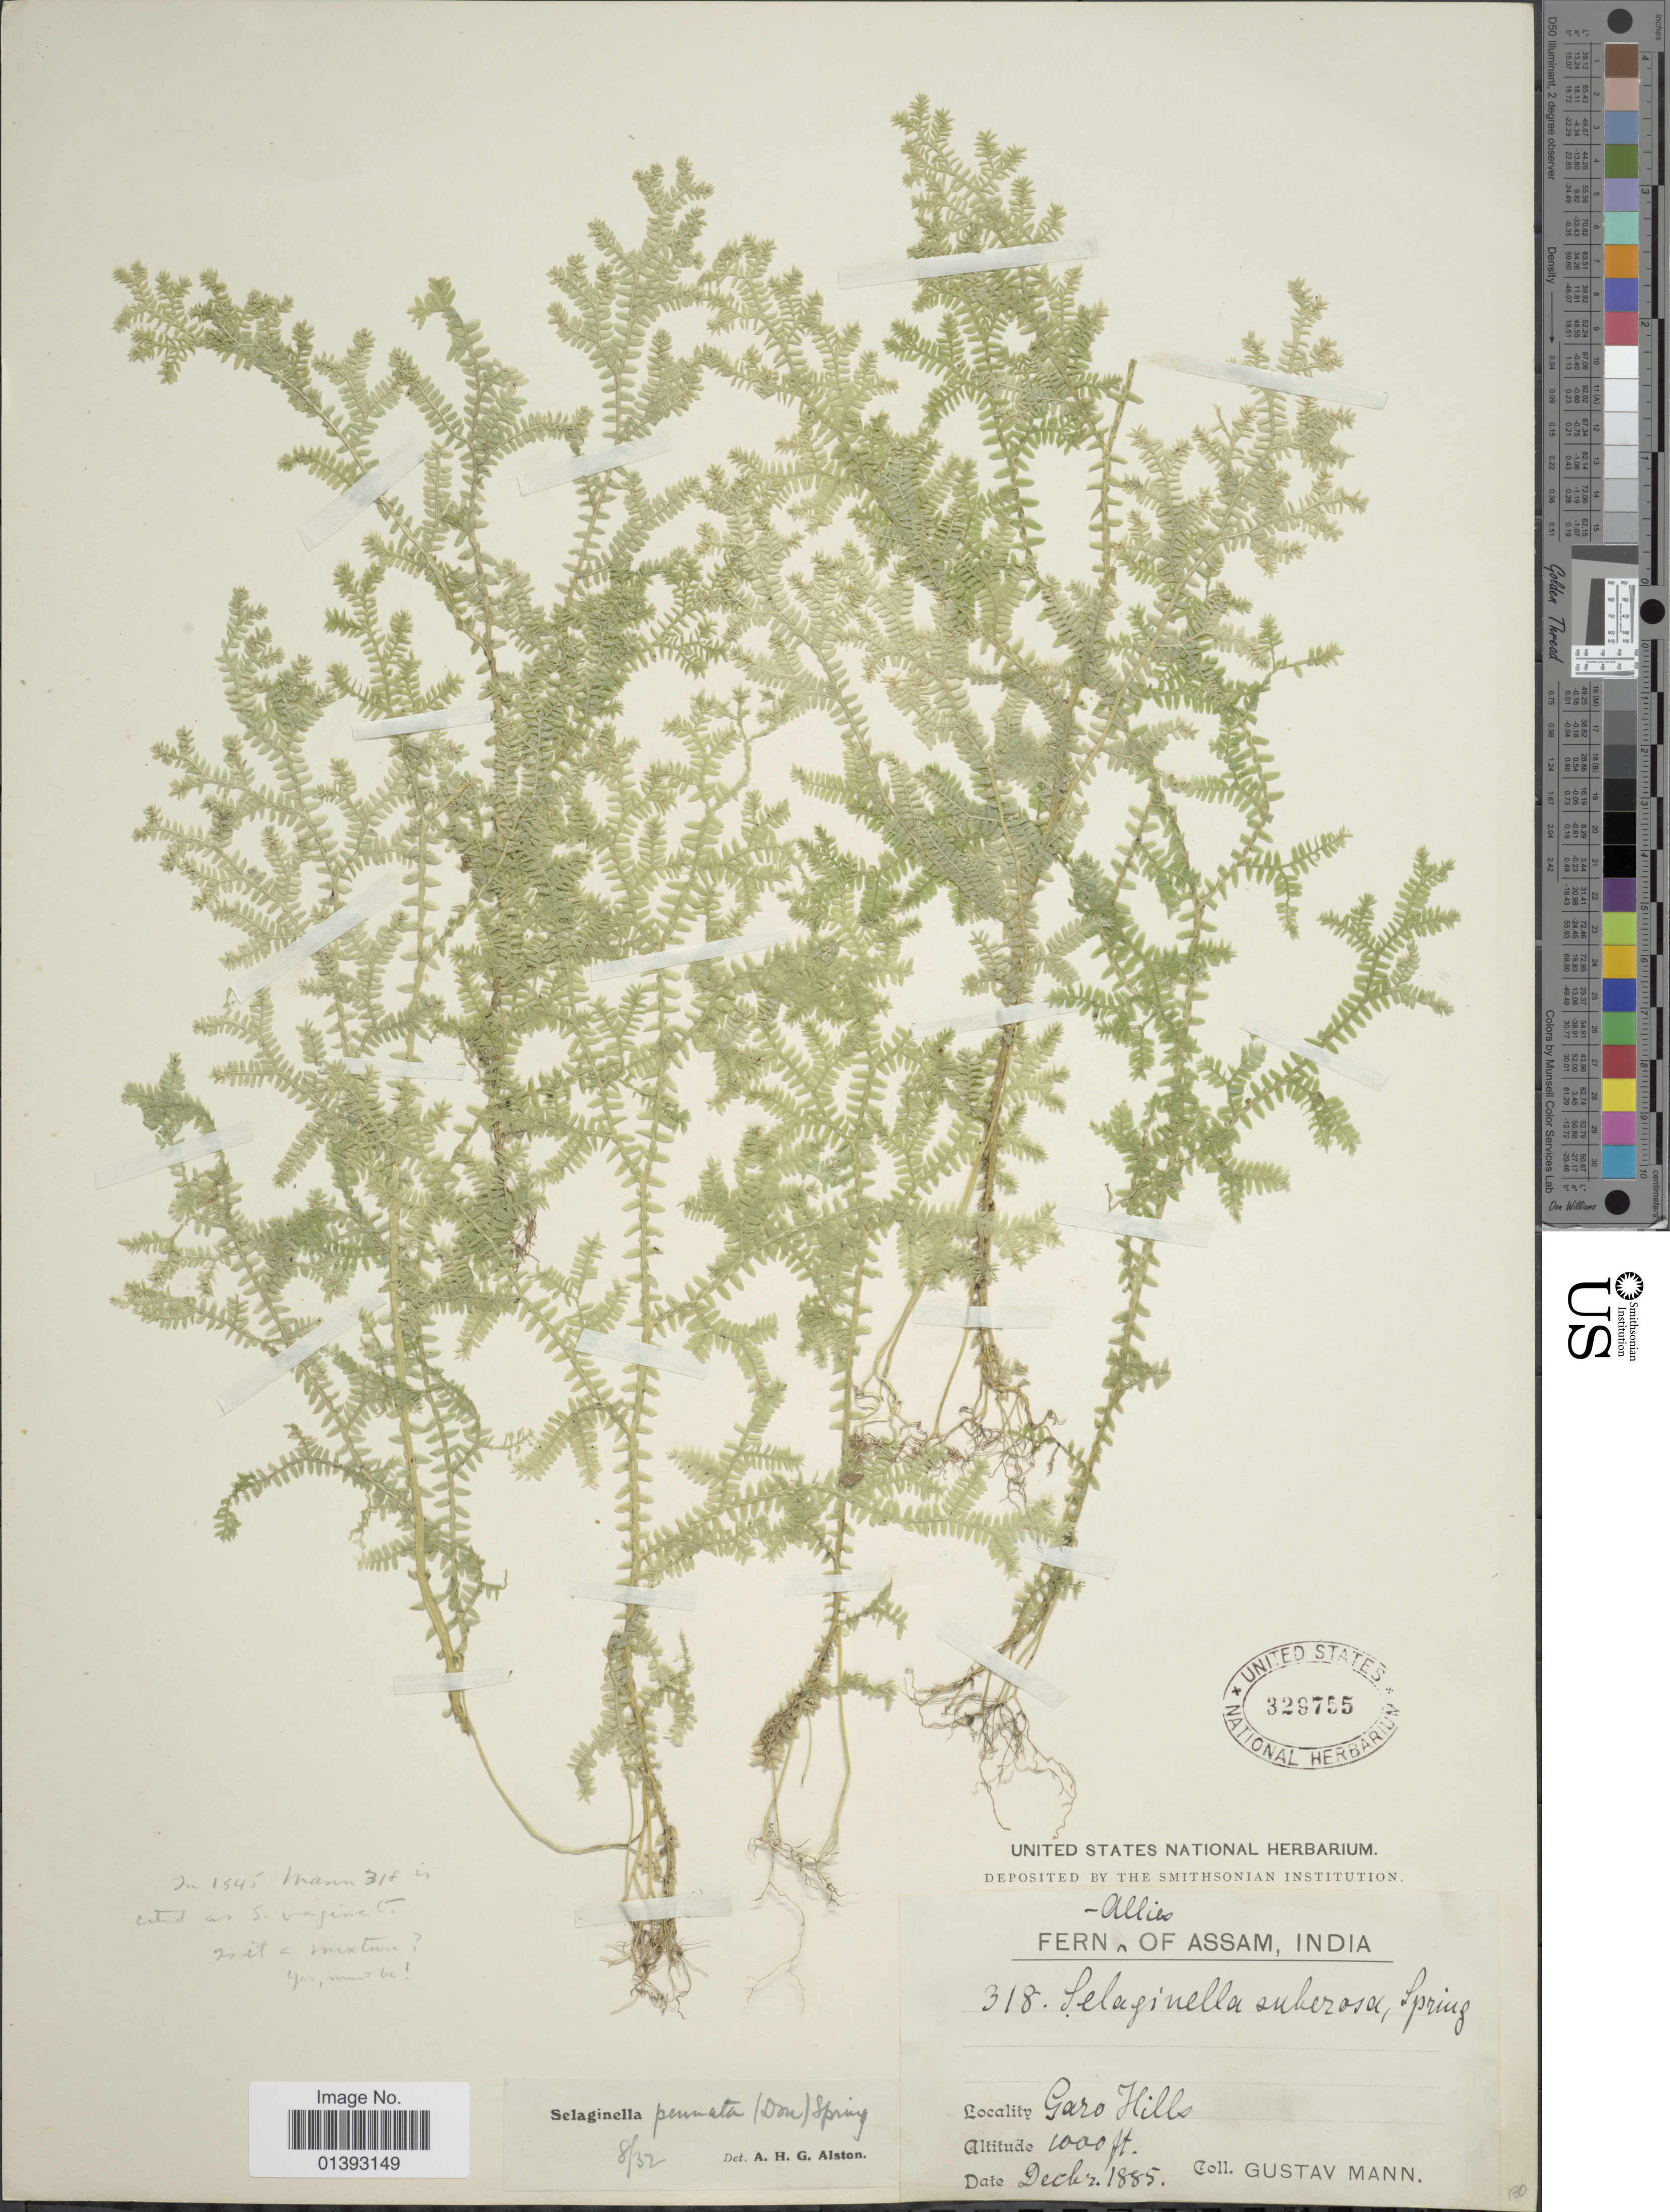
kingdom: Plantae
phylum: Tracheophyta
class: Lycopodiopsida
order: Selaginellales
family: Selaginellaceae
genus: Selaginella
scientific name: Selaginella pennata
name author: (D. Don) Spring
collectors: G. Mann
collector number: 318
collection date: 1885-12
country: India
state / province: Meghalaya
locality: Garo Hills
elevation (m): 305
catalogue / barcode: US 329755